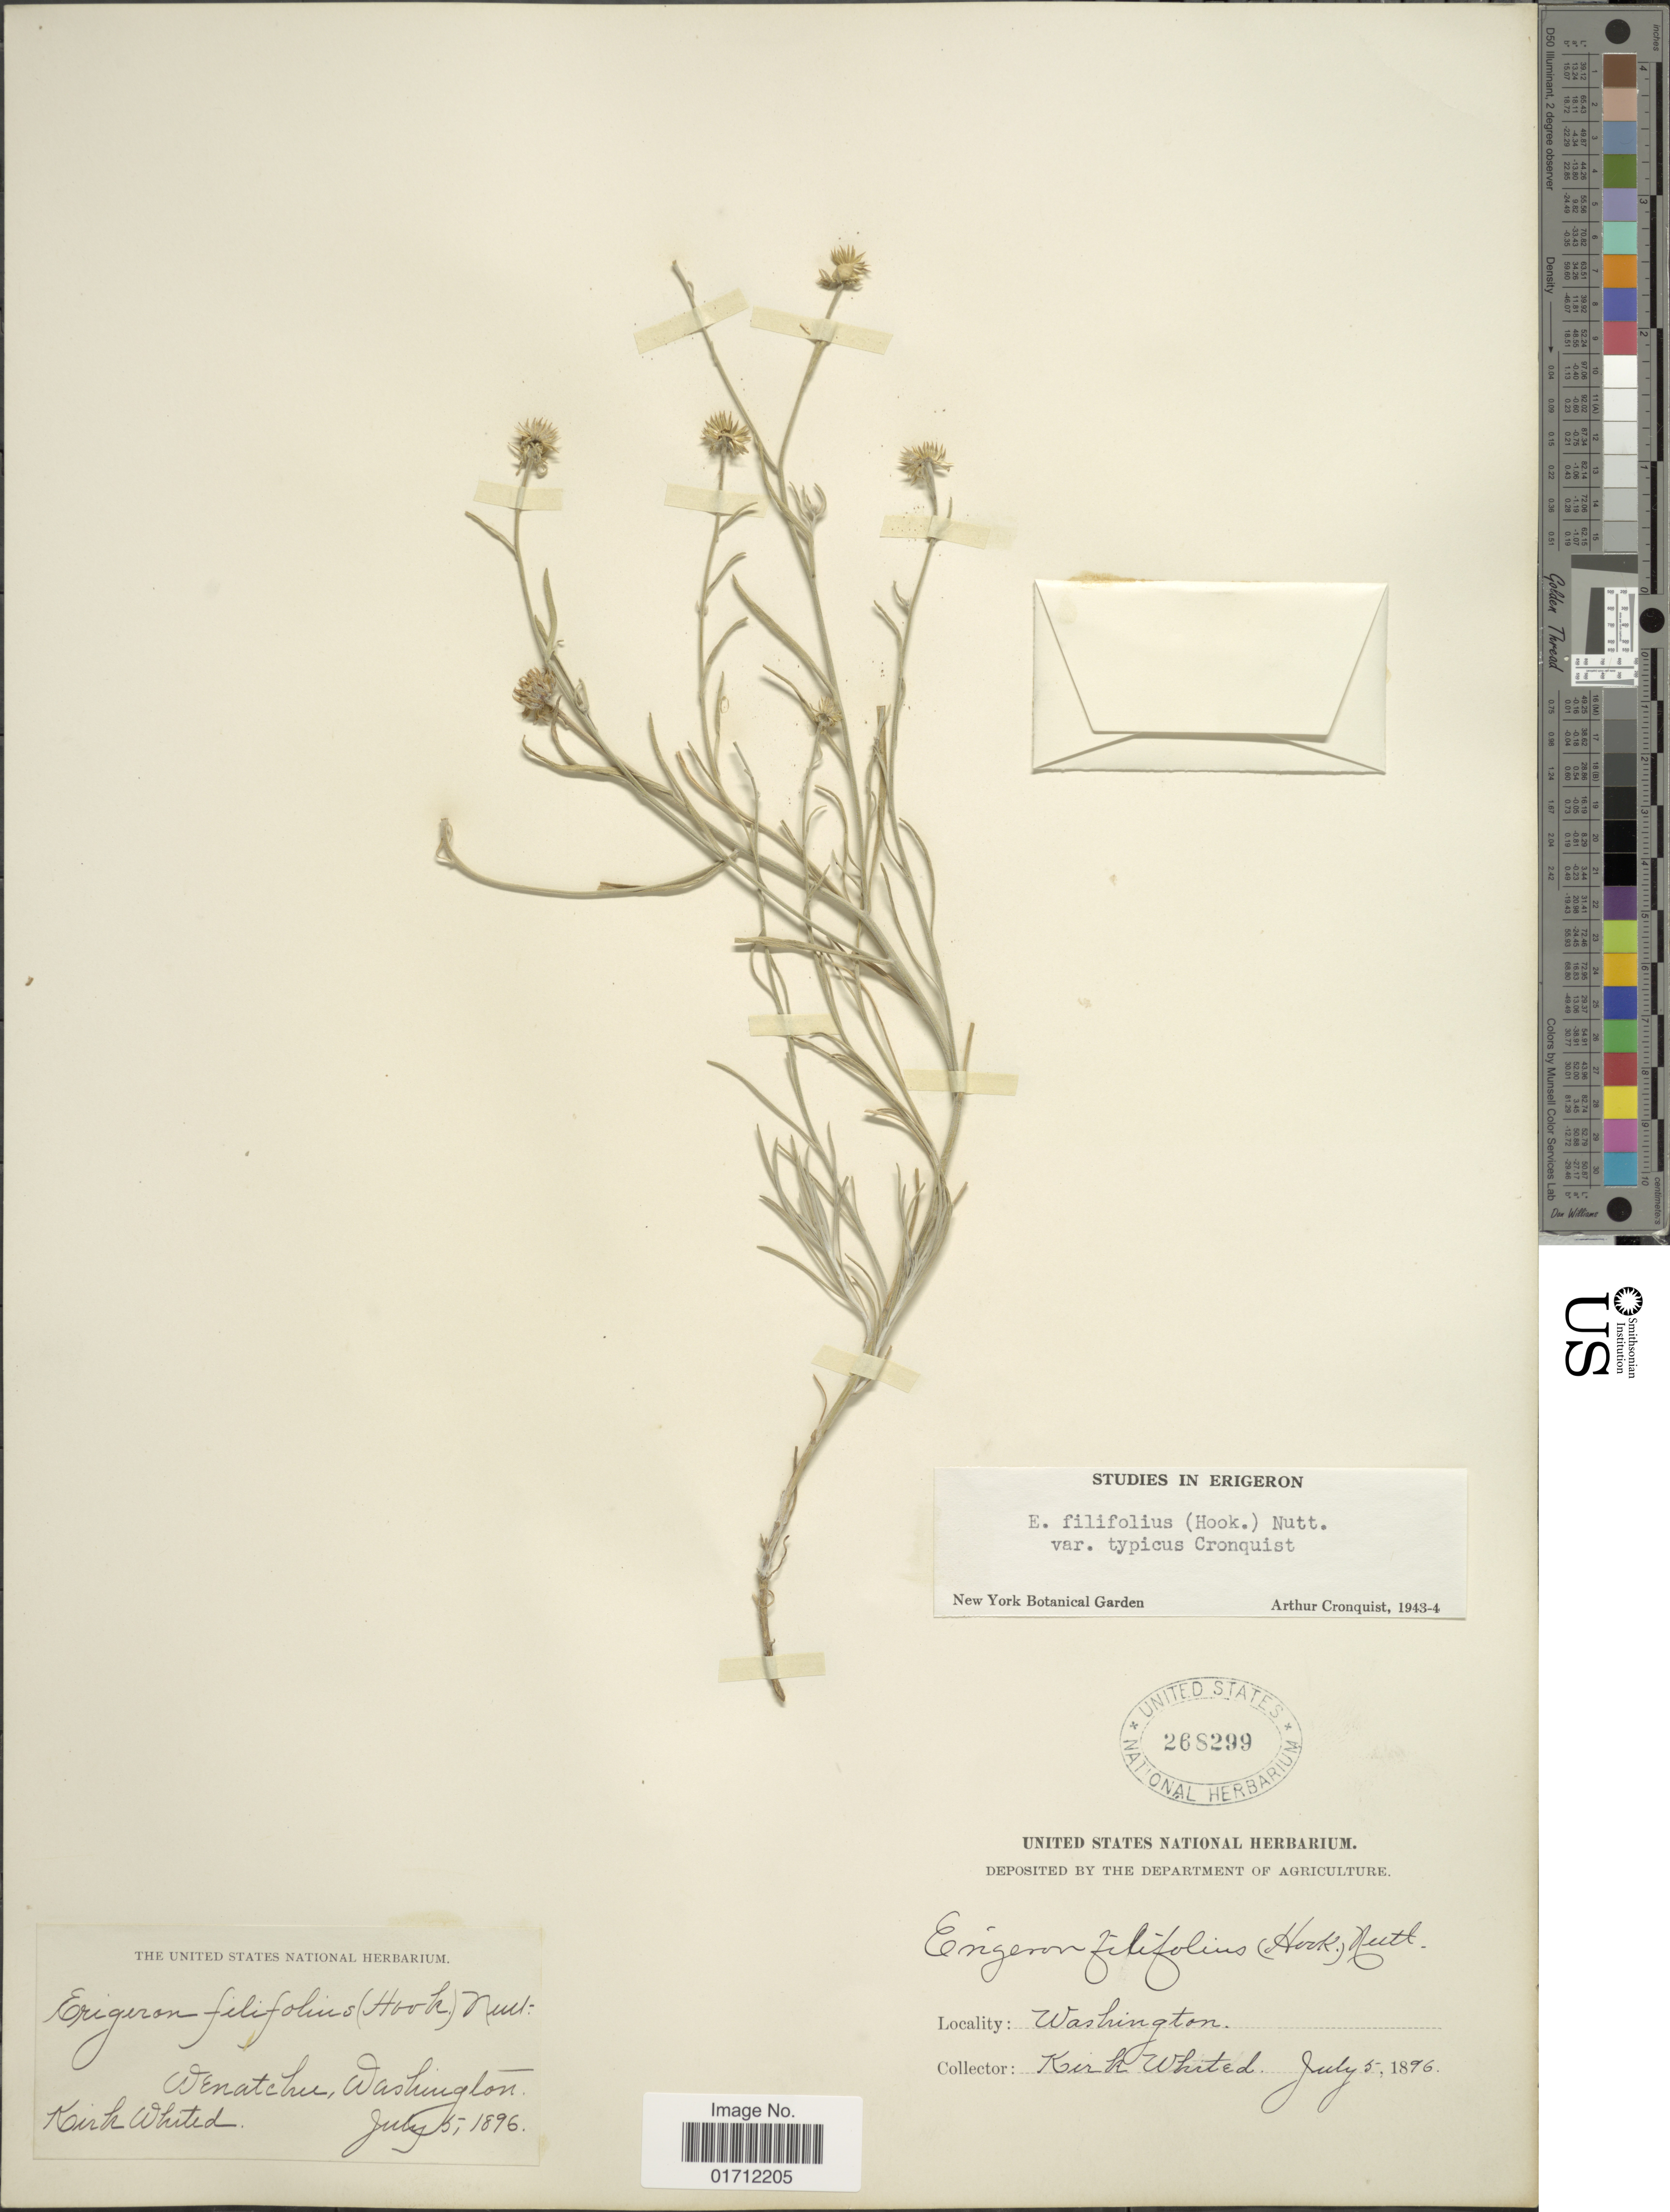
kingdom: Plantae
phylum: Tracheophyta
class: Magnoliopsida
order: Asterales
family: Asteraceae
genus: Erigeron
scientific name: Erigeron filifolius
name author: (Hook.) Nutt.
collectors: K. Whited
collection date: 1896-07-05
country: United States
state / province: Washington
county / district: Chelan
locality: Wenatchee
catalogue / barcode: US 268299